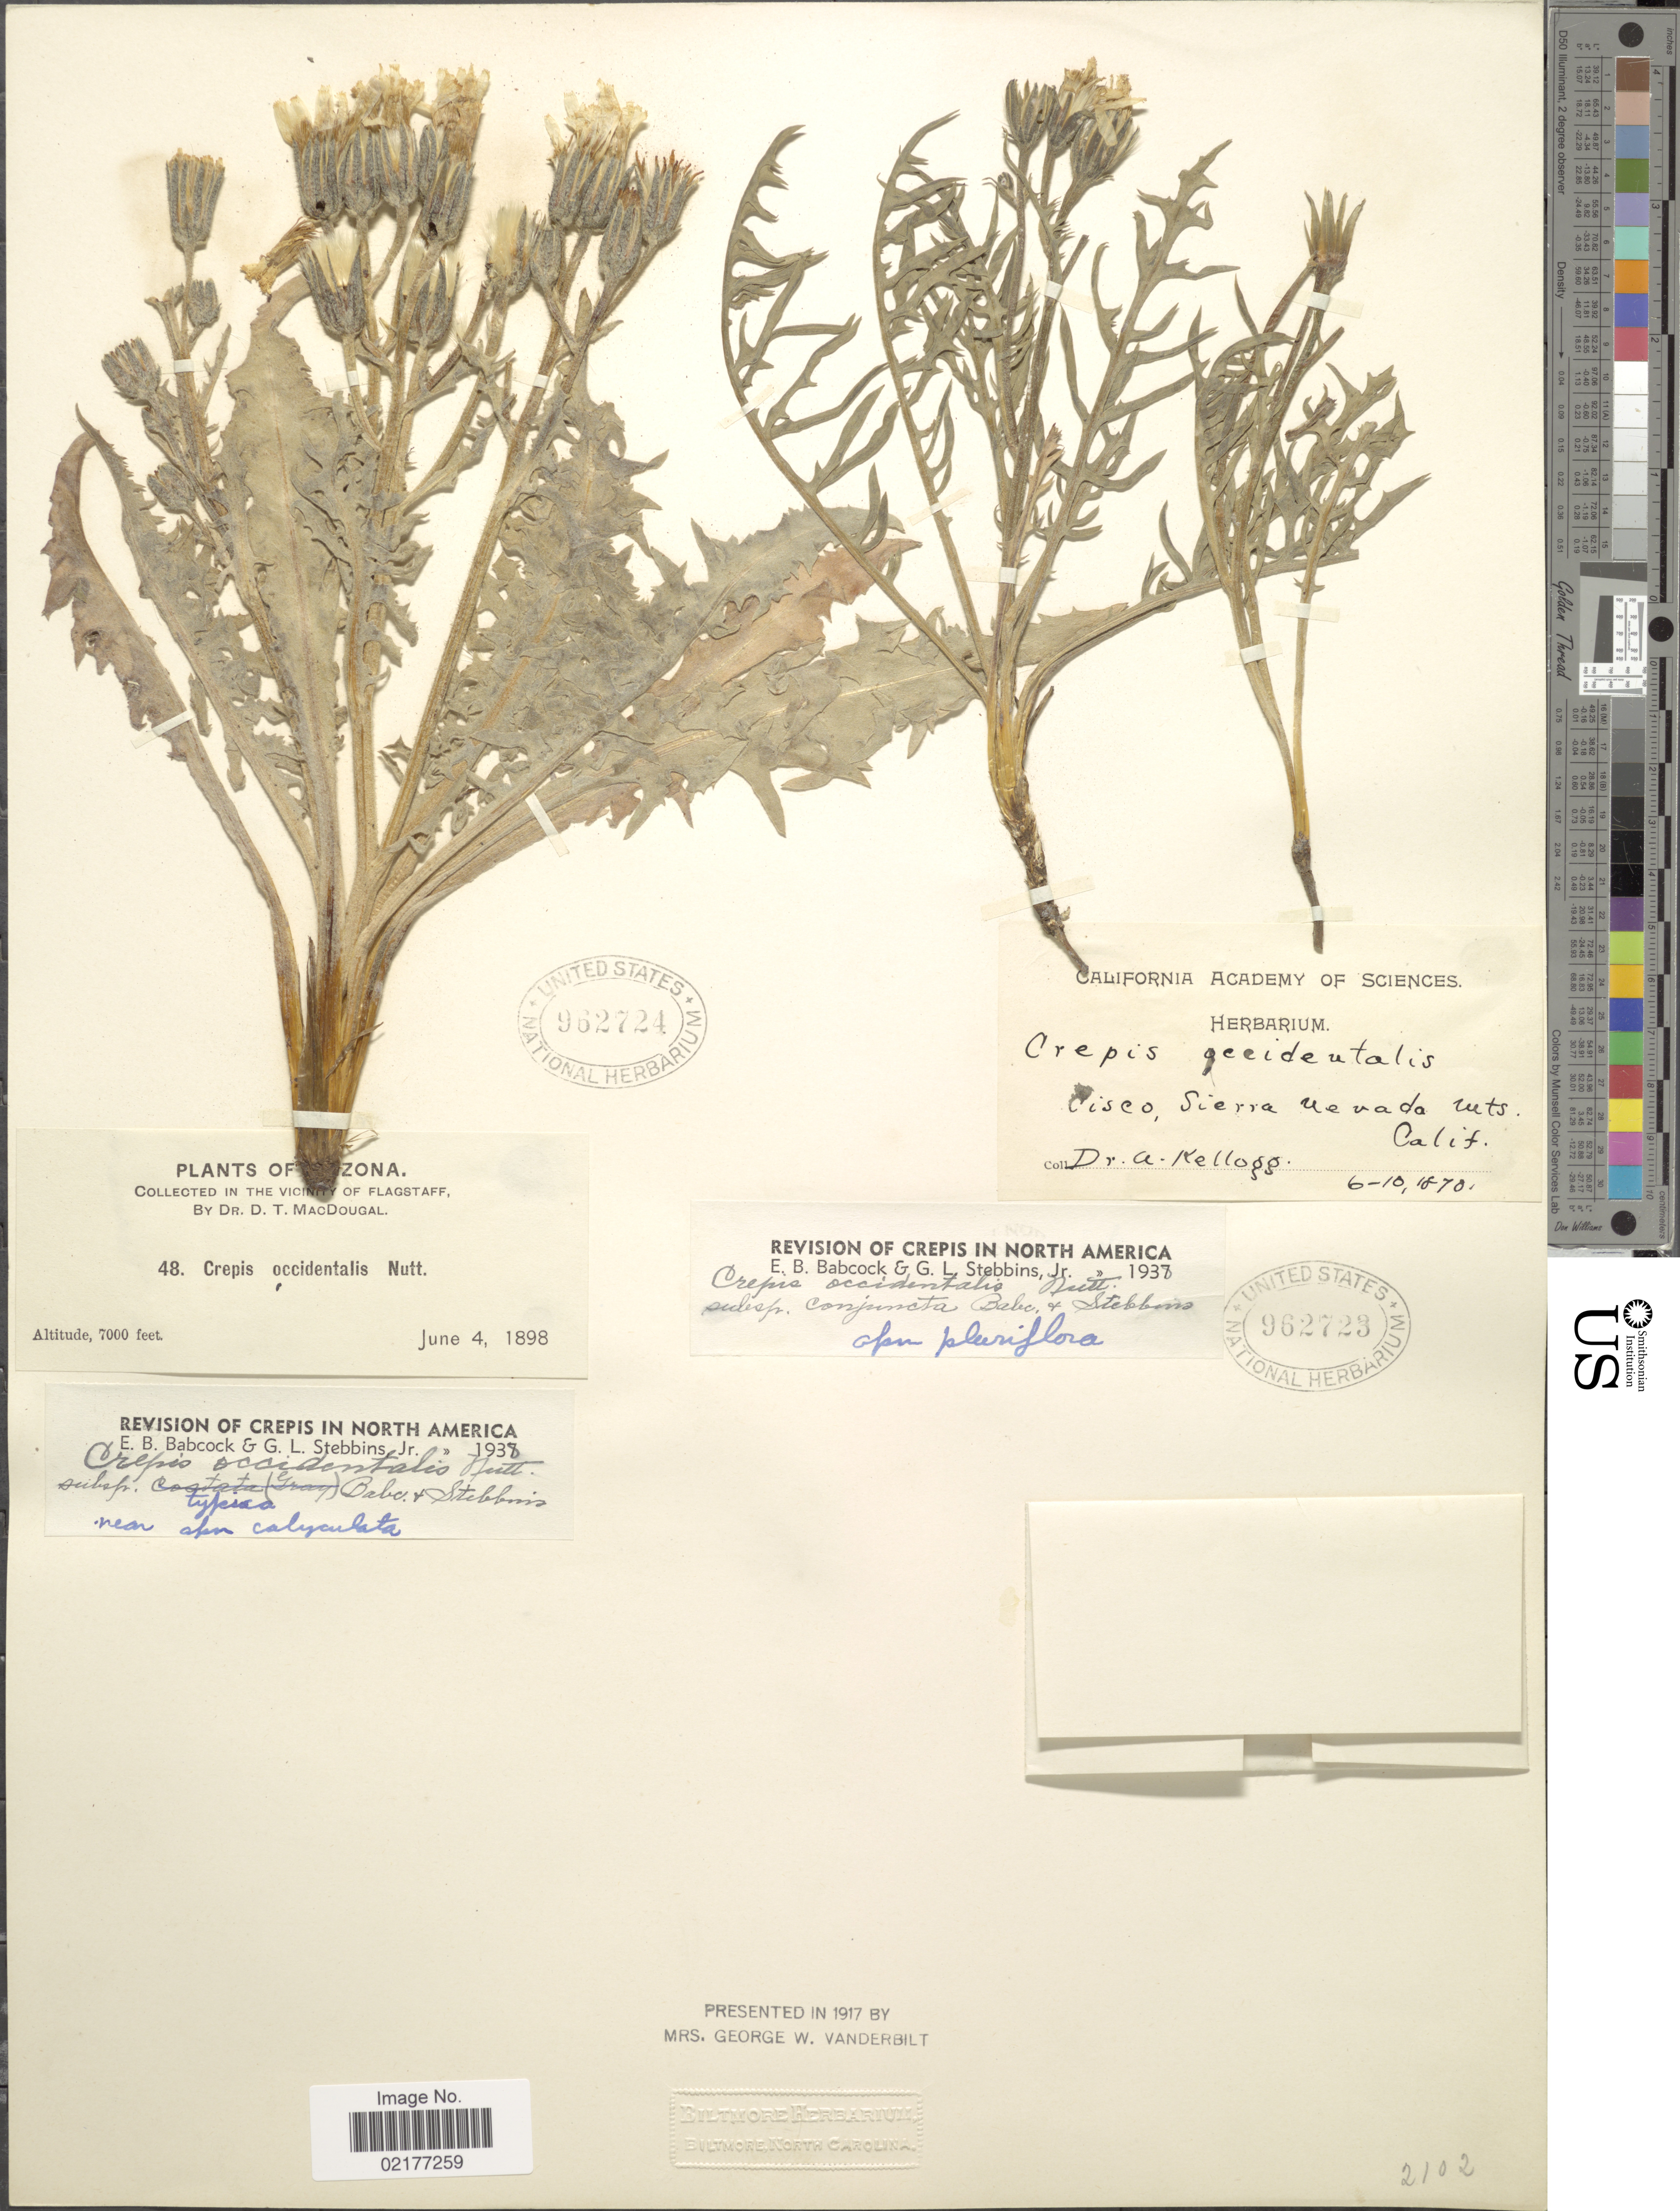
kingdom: Plantae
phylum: Tracheophyta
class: Magnoliopsida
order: Asterales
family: Asteraceae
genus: Crepis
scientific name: Crepis occidentalis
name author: Nutt.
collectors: D. T. MacDougal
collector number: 48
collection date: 1898-06-04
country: United States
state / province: Arizona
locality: IN the Vicinity of Flagstaff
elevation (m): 2134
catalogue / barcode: US 962724